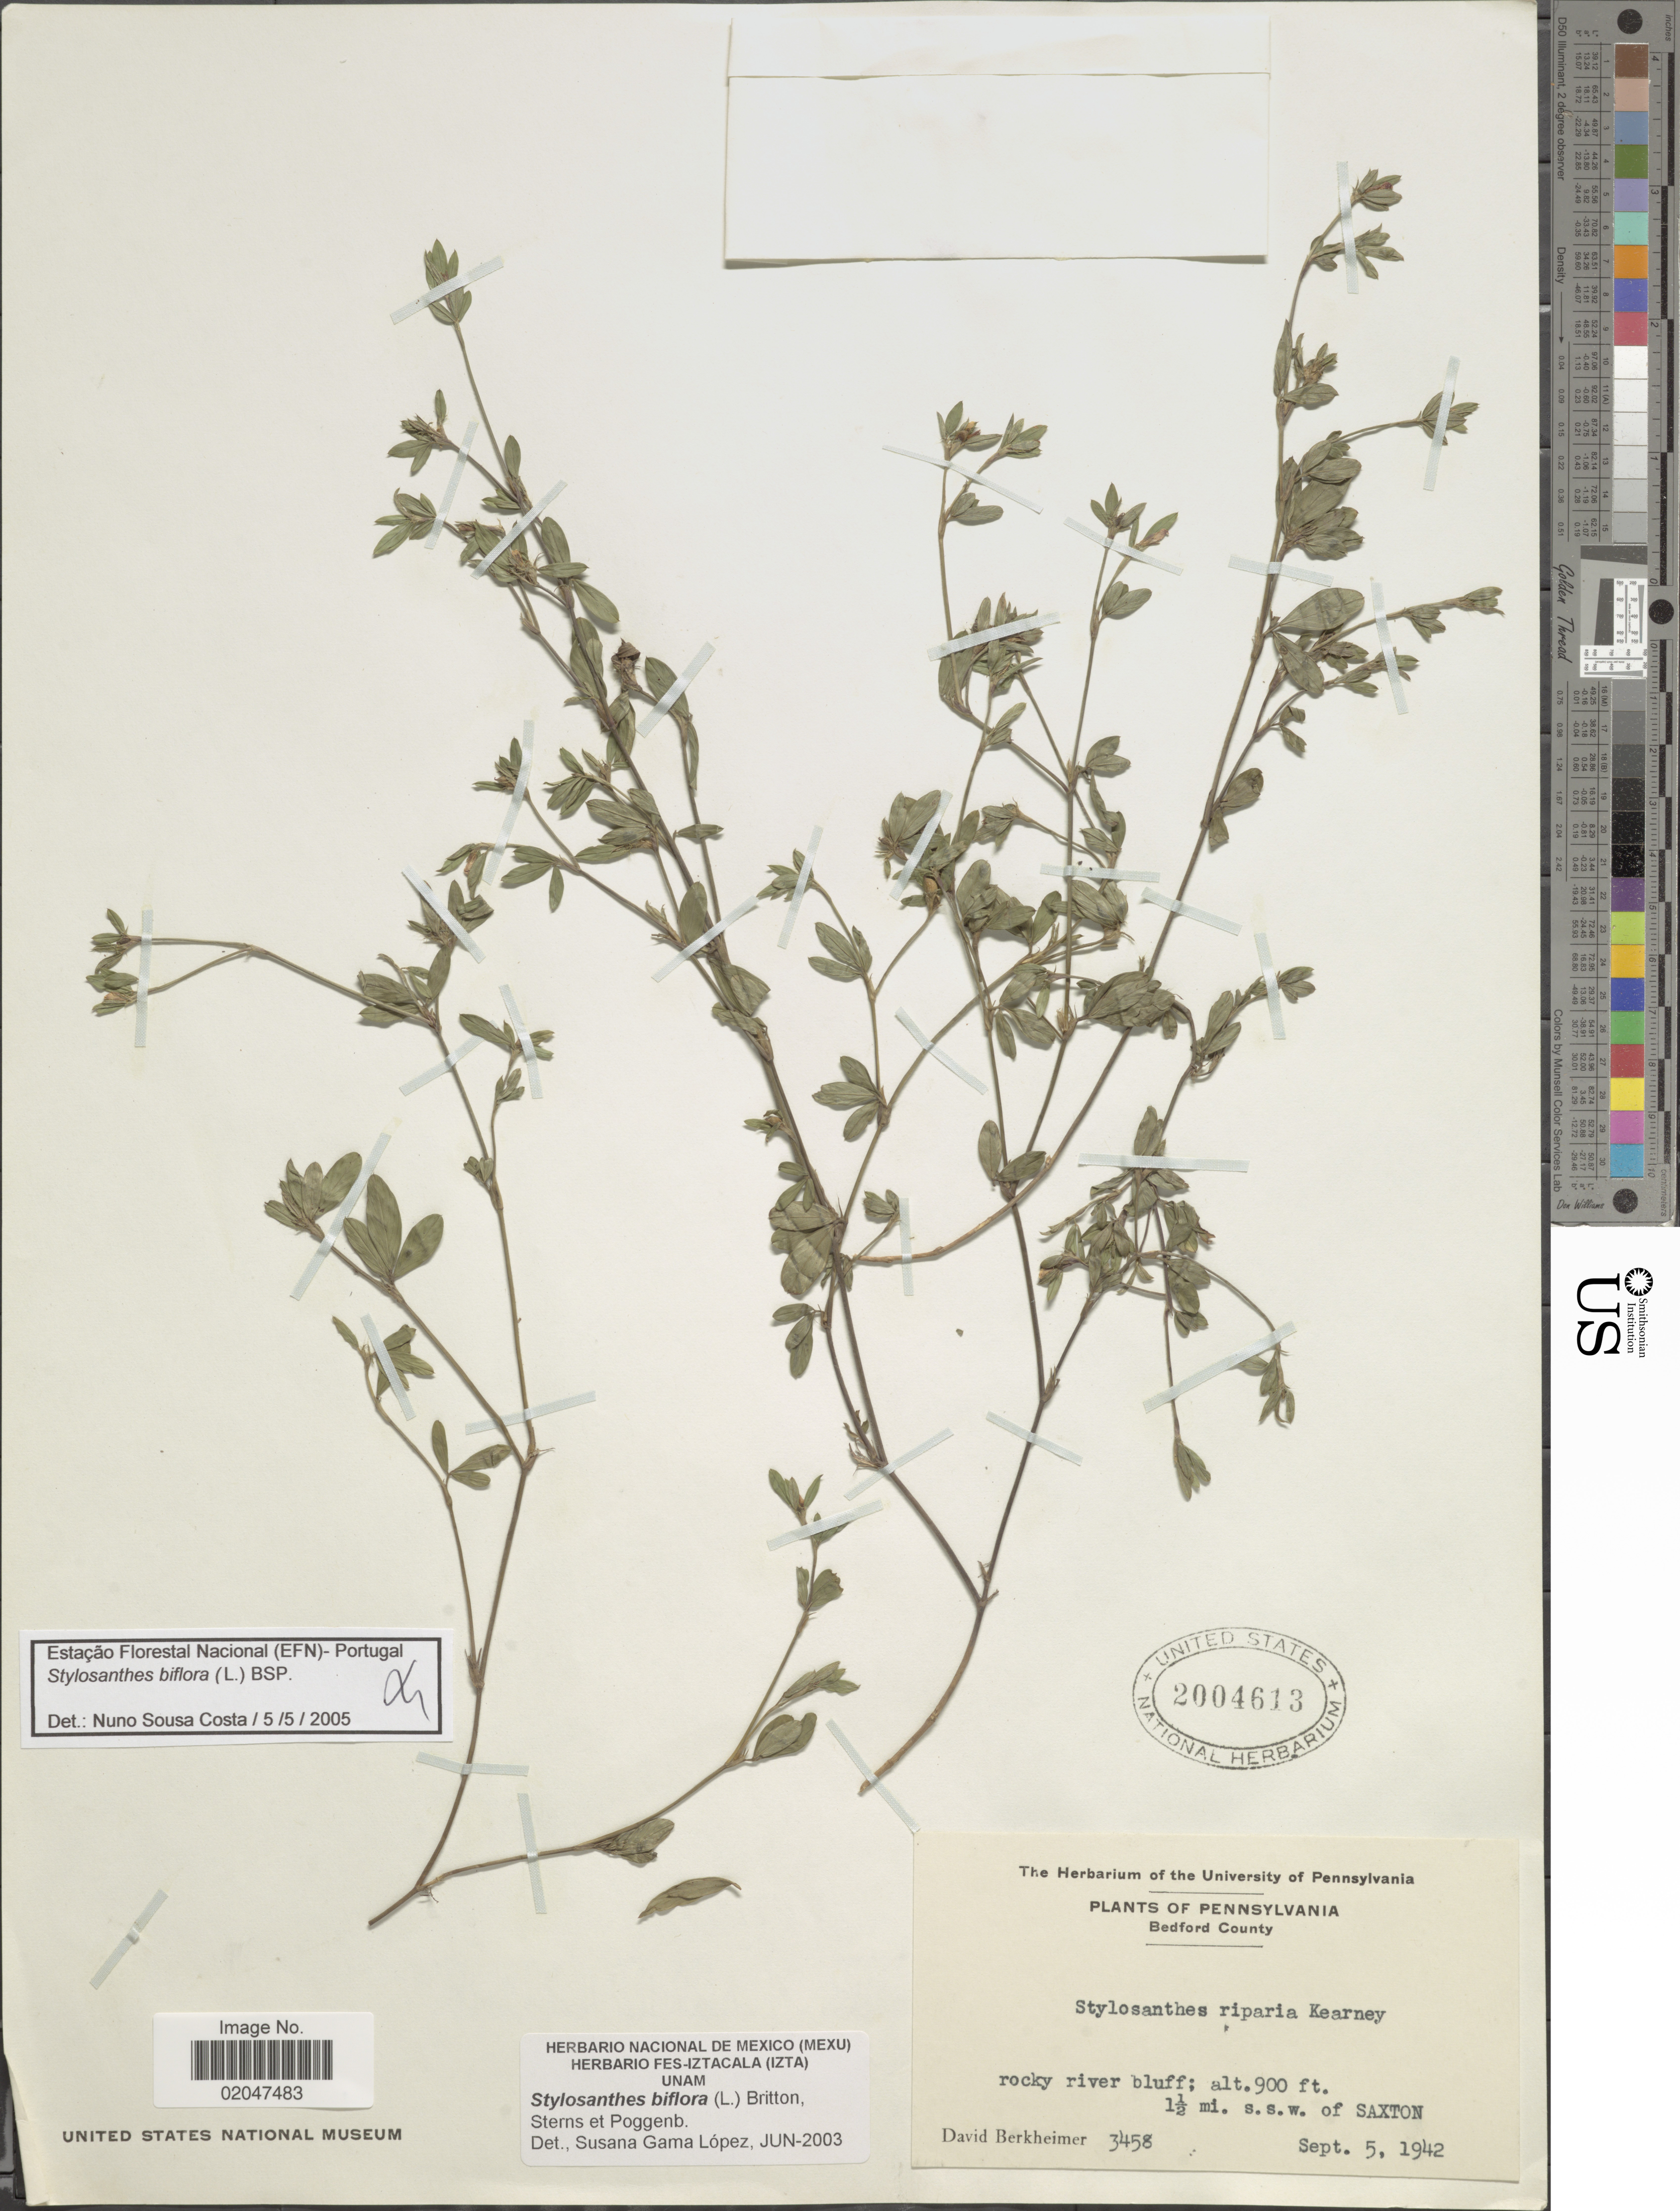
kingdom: Plantae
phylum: Tracheophyta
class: Magnoliopsida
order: Fabales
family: Fabaceae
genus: Stylosanthes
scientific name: Stylosanthes biflora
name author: (L.) Britton et al.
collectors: D. Berkheimer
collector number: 3458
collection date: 1942-09-05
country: United States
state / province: Pennsylvania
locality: Bedford County. rocky river bluff. 1½ mi. s.s.w. of Saxton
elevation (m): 274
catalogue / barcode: US 2004613